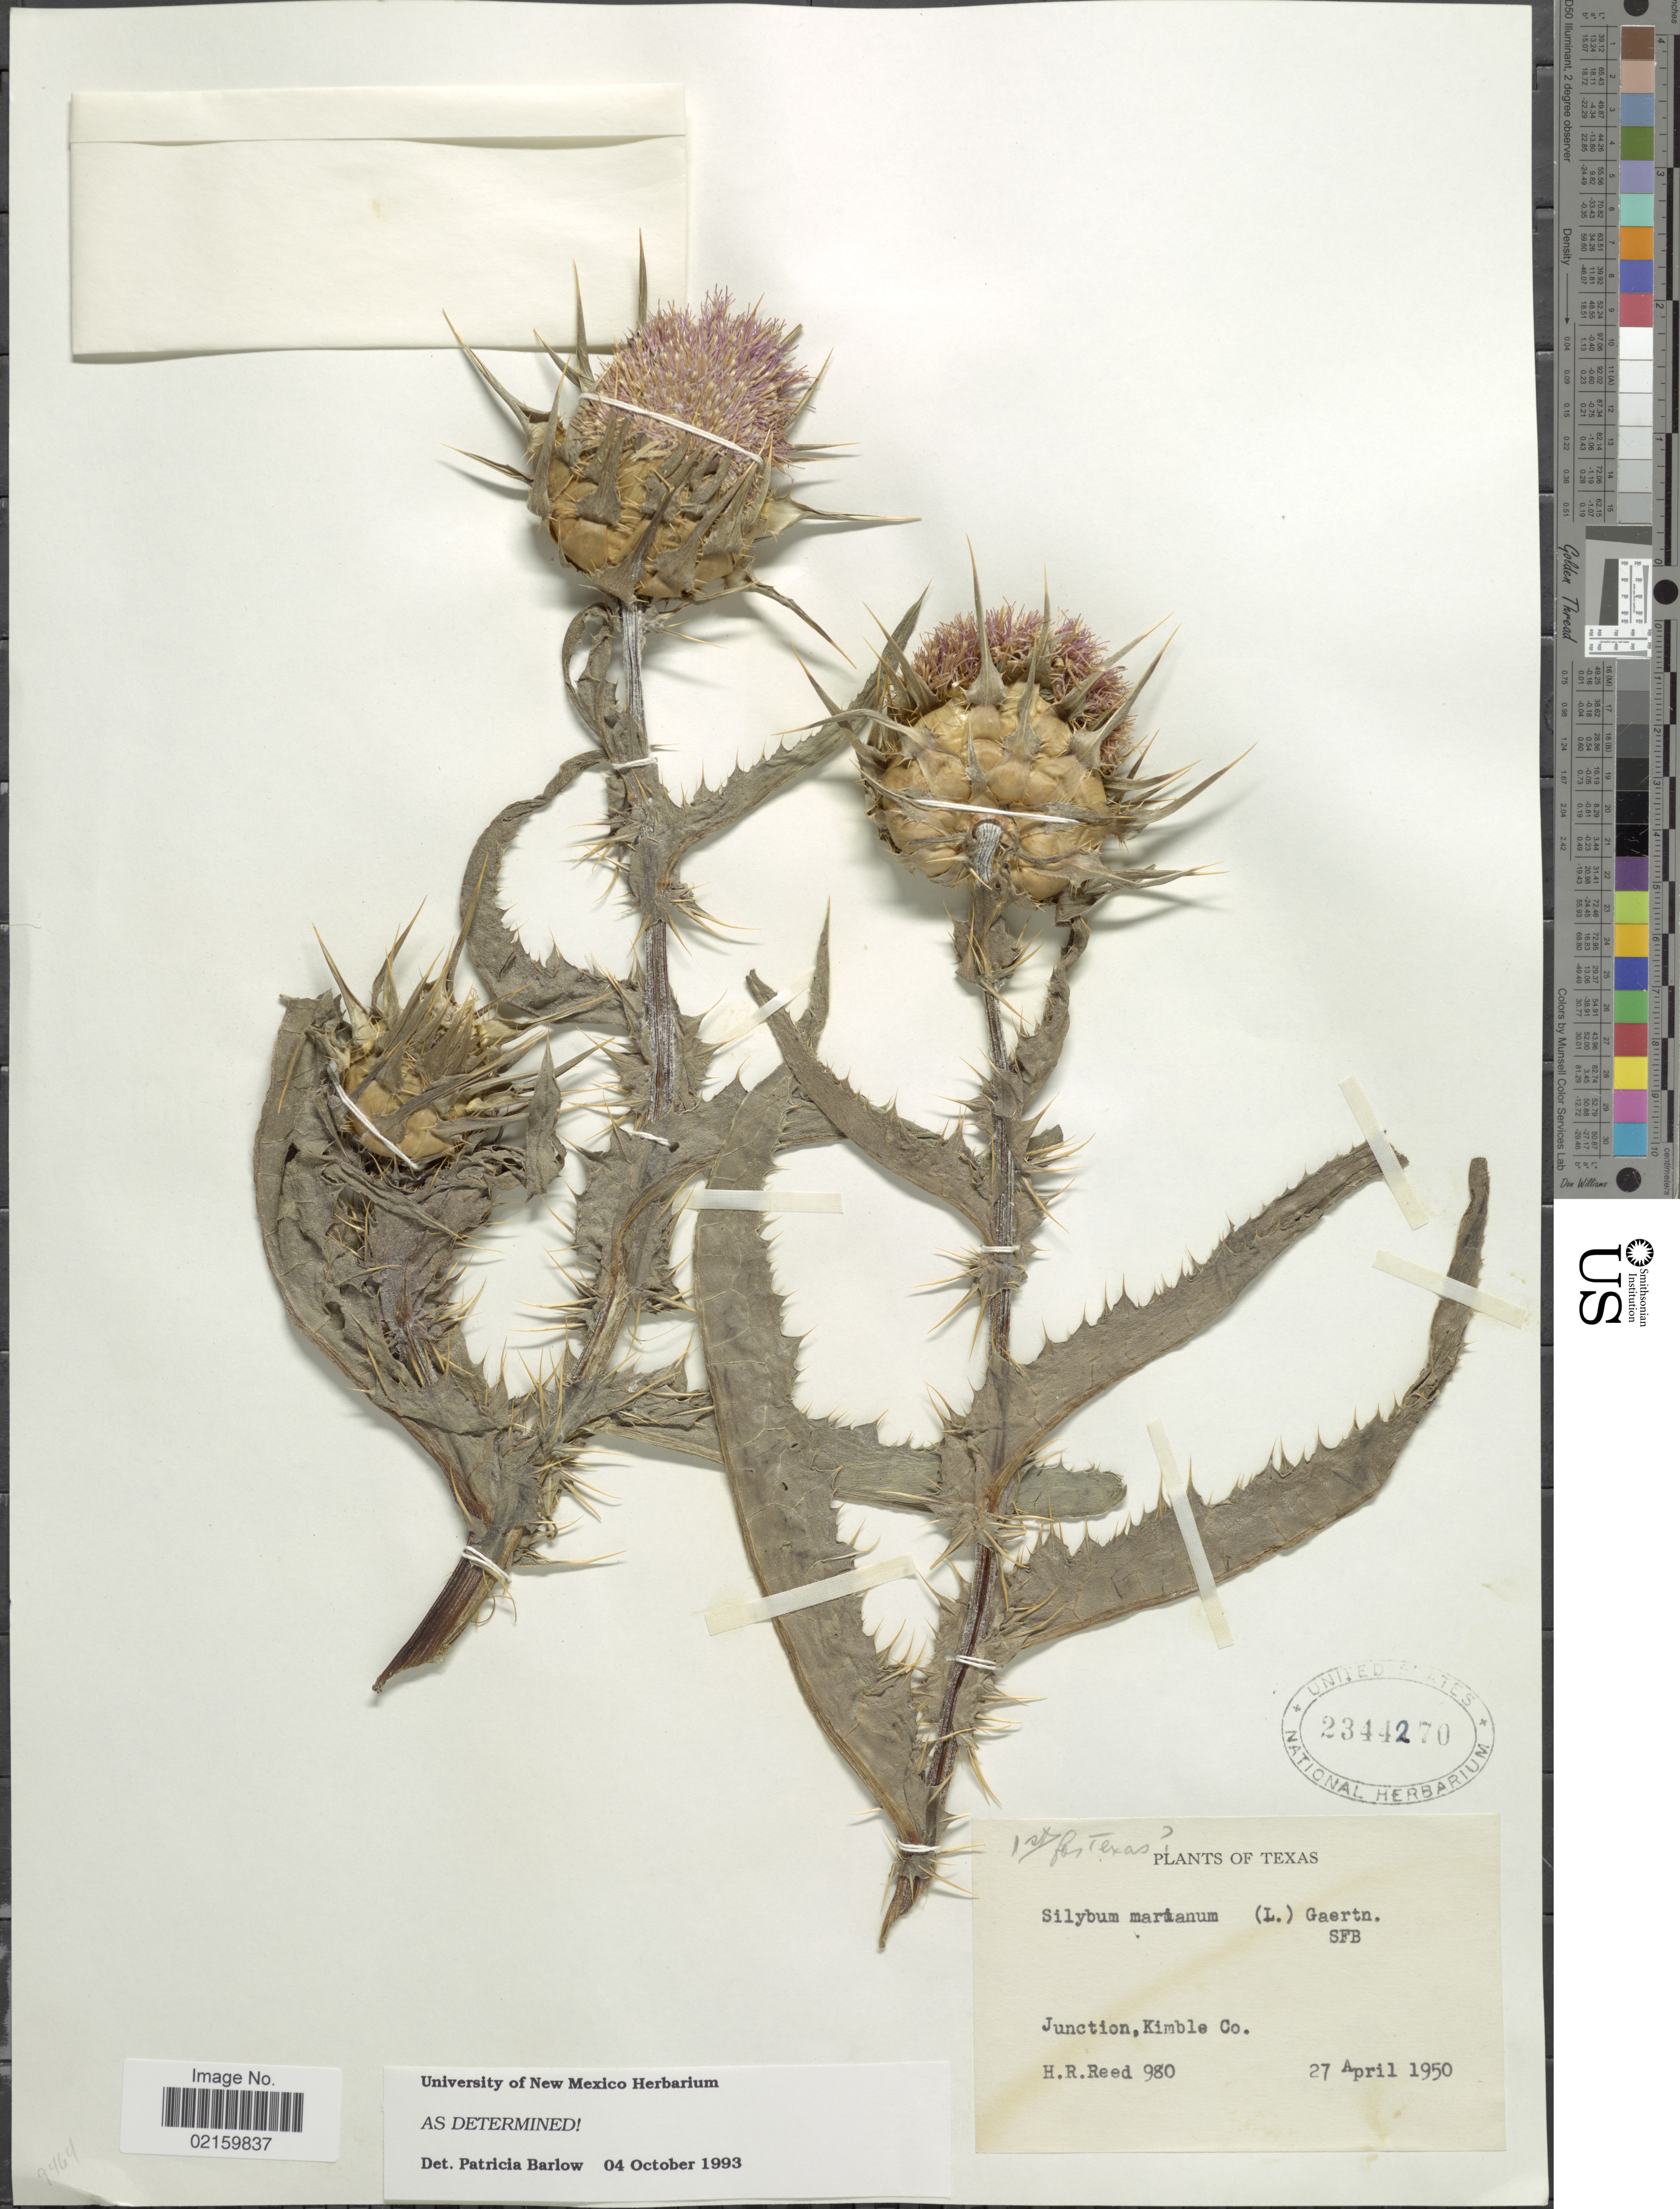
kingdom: Plantae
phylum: Tracheophyta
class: Magnoliopsida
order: Asterales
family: Asteraceae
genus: Silybum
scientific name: Silybum marianum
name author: (L.) Gaertn.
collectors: H. Reed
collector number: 980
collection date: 1950-04-27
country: United States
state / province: Texas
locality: Texas. Junction, Kimble Co.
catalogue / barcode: US 2344270